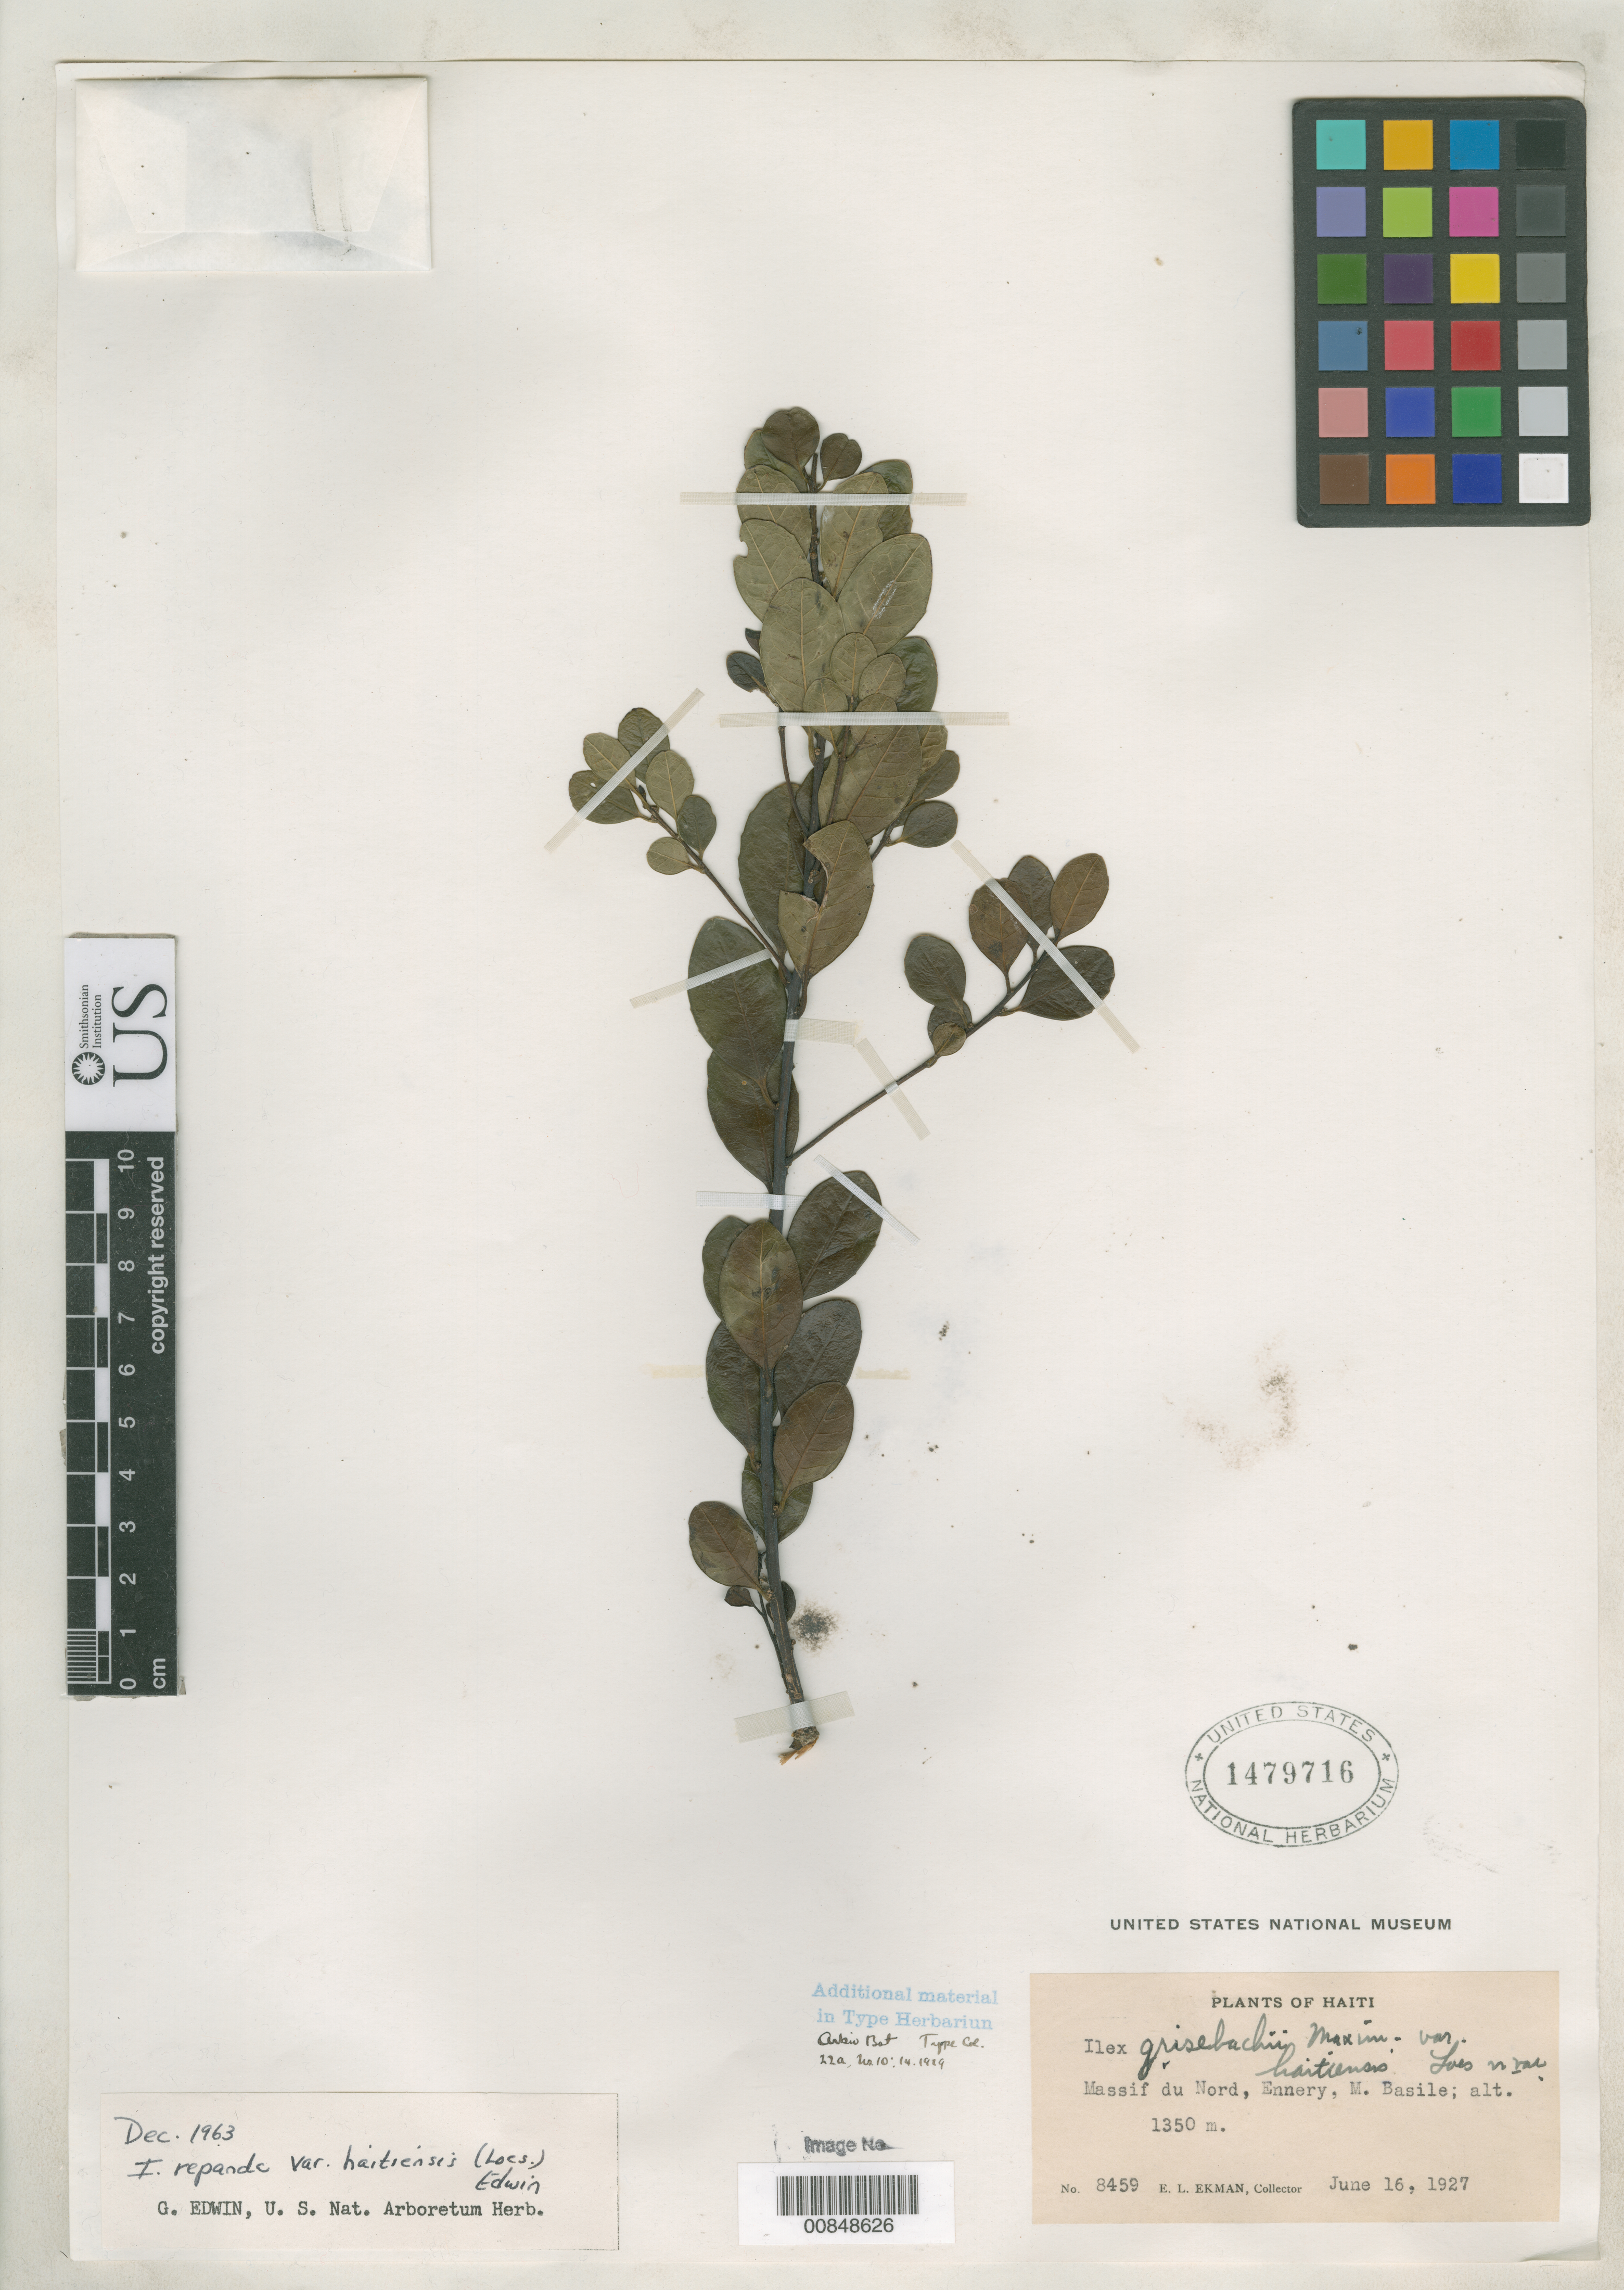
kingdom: Plantae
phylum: Tracheophyta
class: Magnoliopsida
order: Aquifoliales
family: Aquifoliaceae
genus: Ilex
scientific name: Ilex grisebachii var. haitiensis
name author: Loes.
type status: Isotype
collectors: E. L. Ekman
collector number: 8459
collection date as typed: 16 Jun 1927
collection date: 1927-06-16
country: Haiti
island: Hispaniola Island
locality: Massf du Nord, Ennery, Morne Basile.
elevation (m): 1300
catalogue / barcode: US 1479716